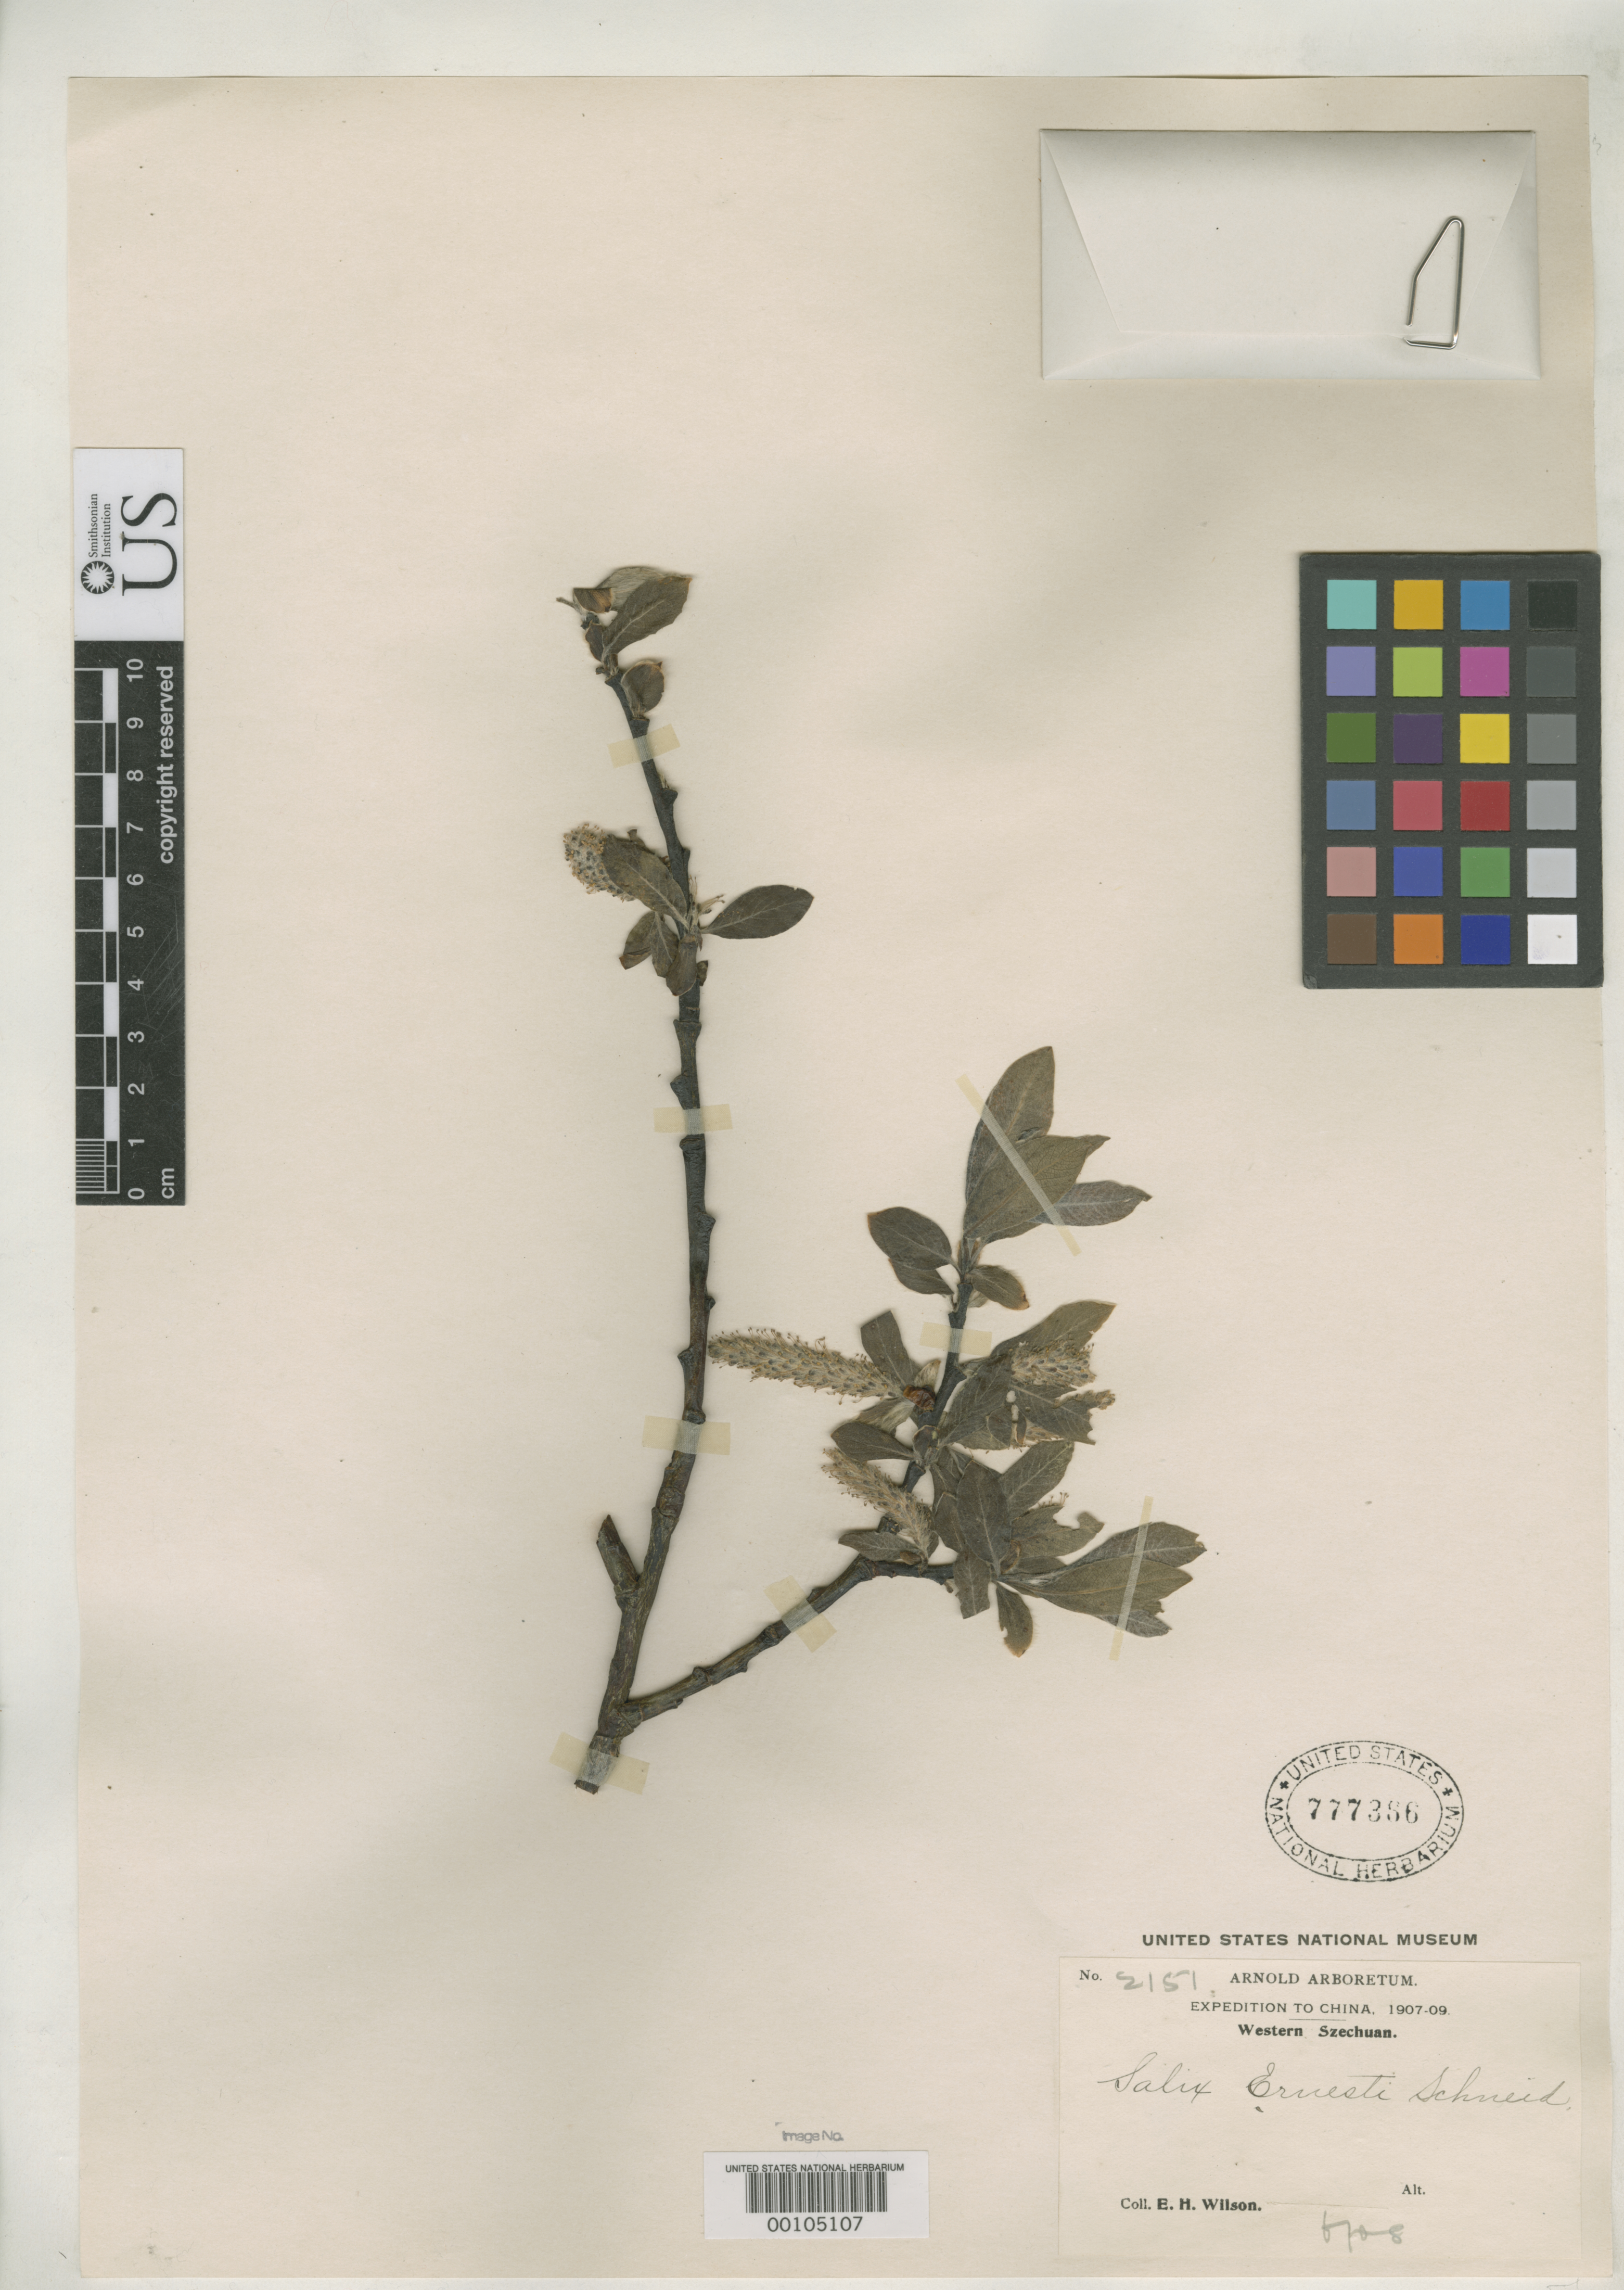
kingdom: Plantae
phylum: Tracheophyta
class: Magnoliopsida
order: Malpighiales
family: Salicaceae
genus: Salix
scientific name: Salix ernestii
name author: C.K. Schneid. in Sarg.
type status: Isotype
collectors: E. H. Wilson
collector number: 2151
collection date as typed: Jun 1908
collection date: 1908-06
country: China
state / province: Sichuan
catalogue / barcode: US 777366